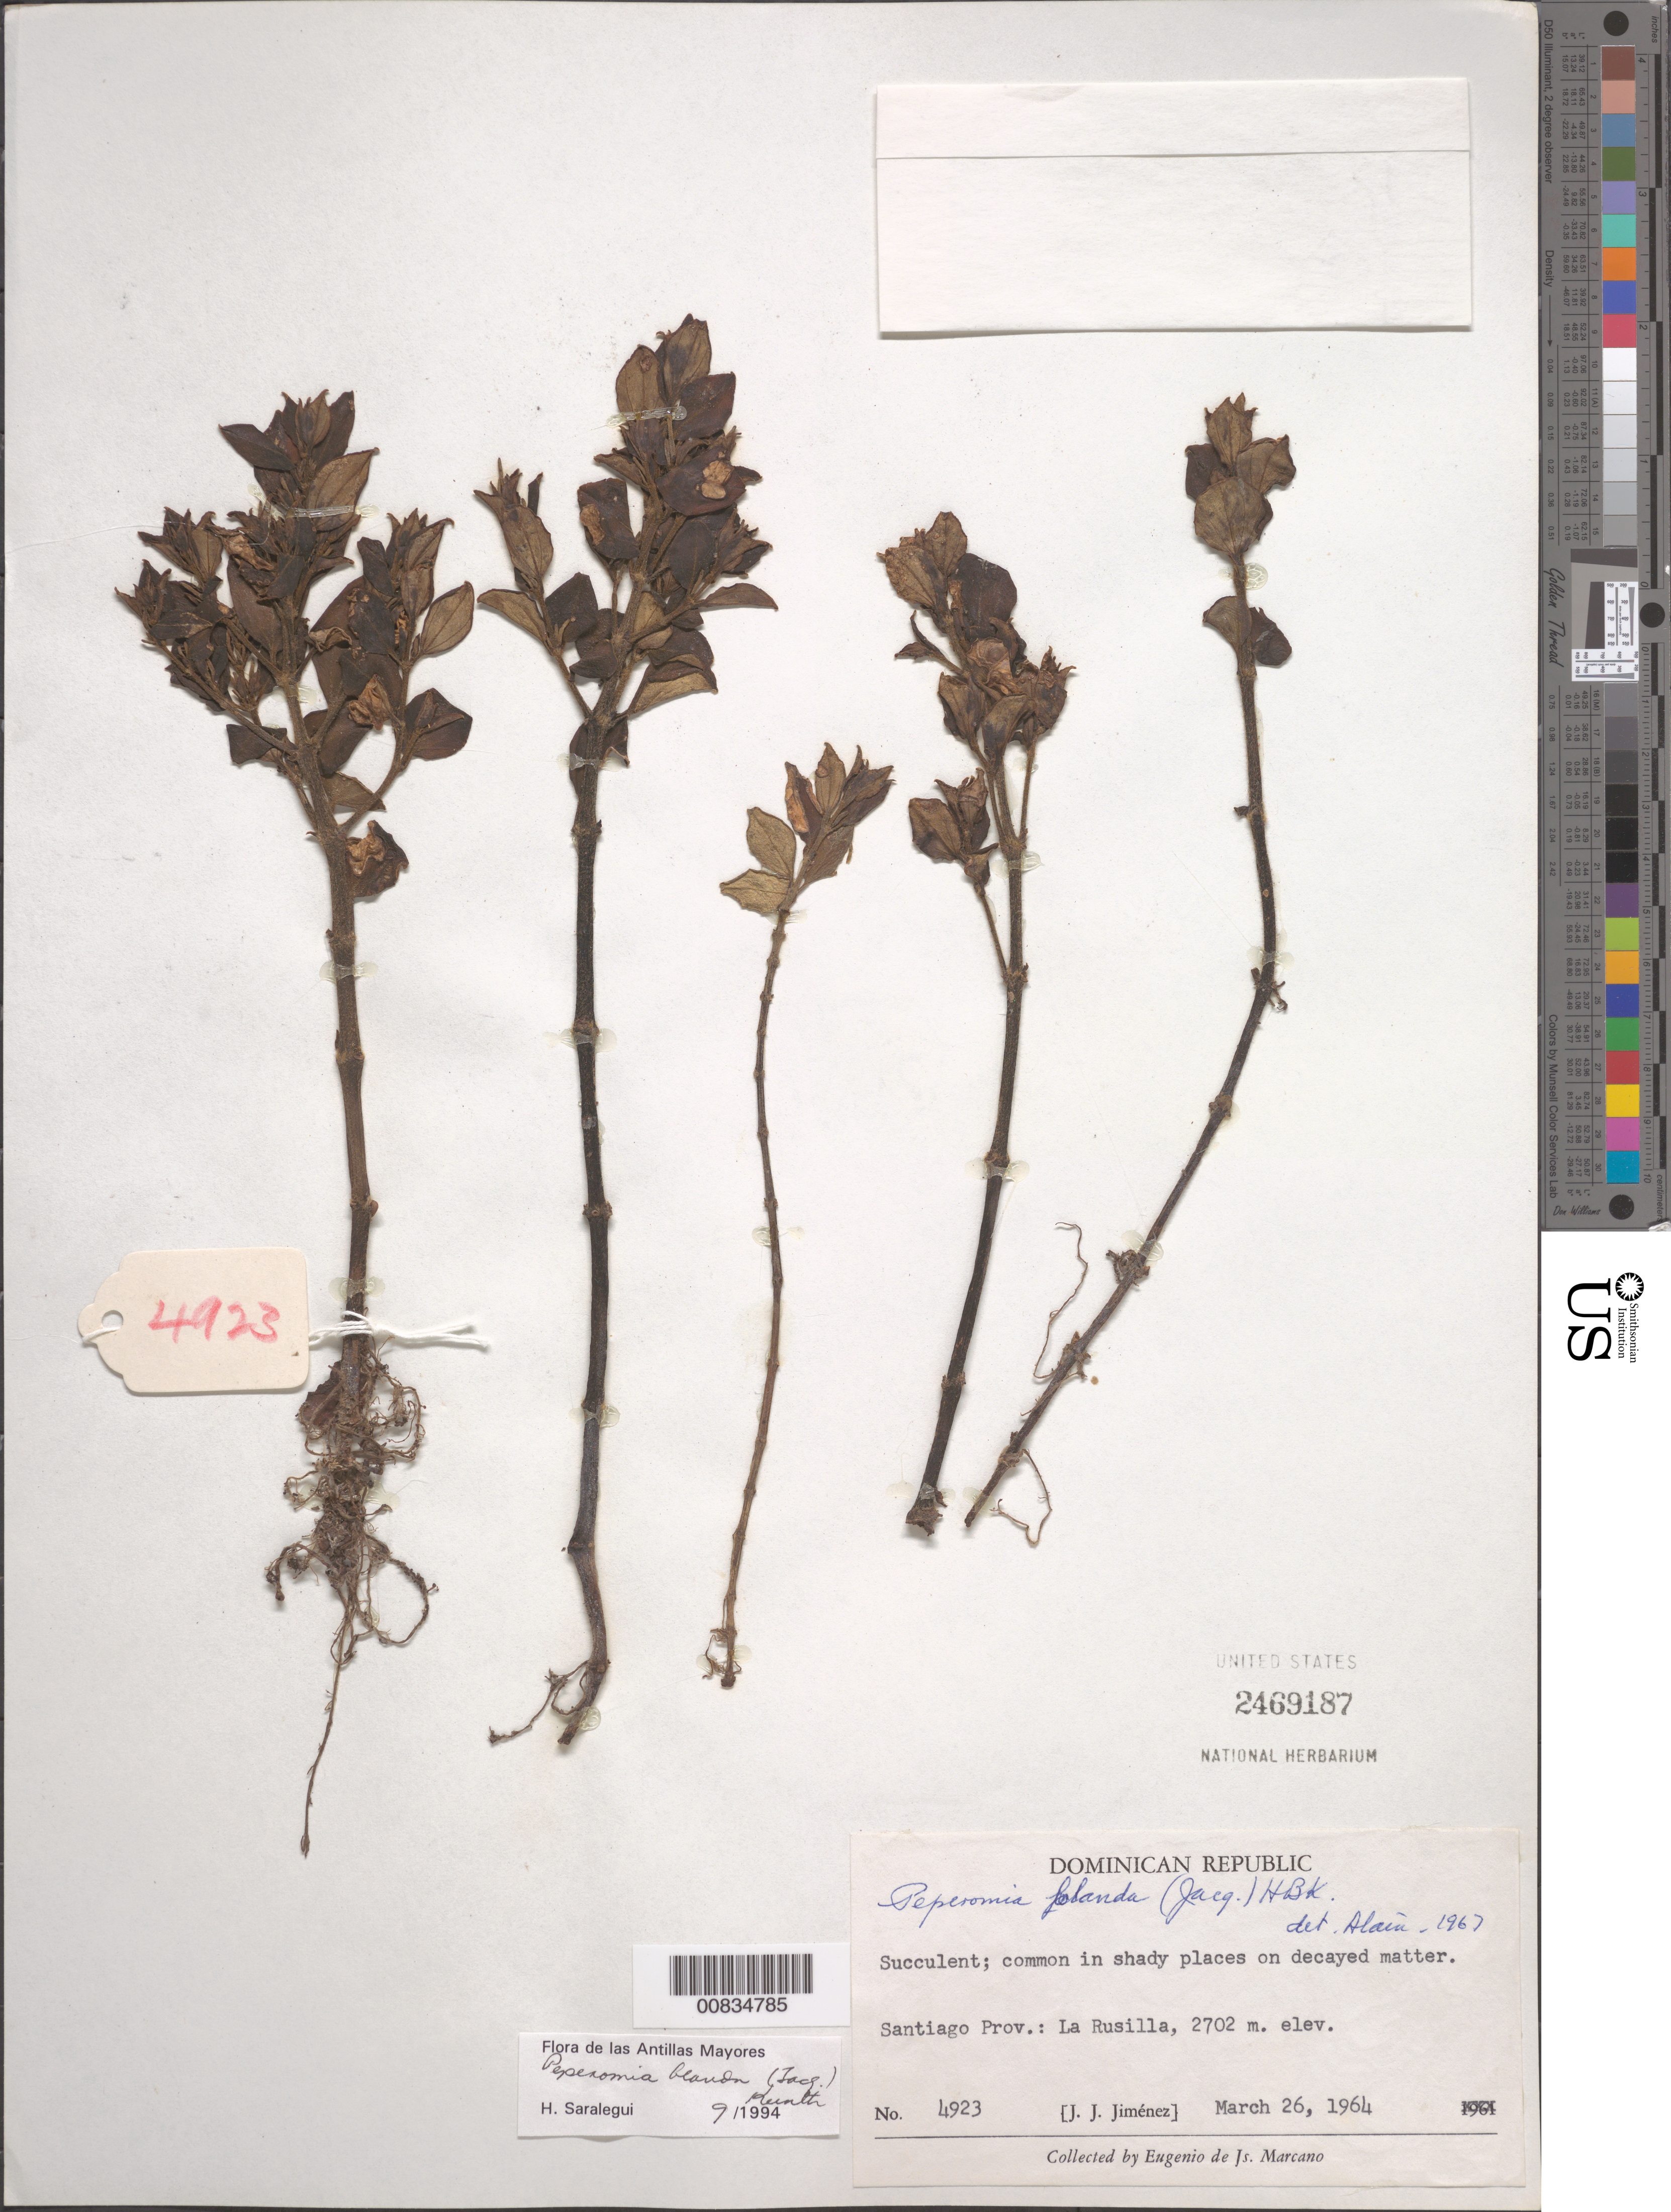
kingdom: Plantae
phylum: Tracheophyta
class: Magnoliopsida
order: Piperales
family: Piperaceae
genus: Peperomia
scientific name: Peperomia blanda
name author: (Jacq.) Kunth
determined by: Saralegui Boza, H., (HAJB), Jardin Botanico Nacional (Habana)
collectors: J. J. Jiménez & E. J. Marcano F.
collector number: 4923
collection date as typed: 26 Mar 1964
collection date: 1964-03-26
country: Dominican Republic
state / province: Santiago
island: Hispaniola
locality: La Rusilla.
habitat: Shady places on decayed matter.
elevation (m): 2702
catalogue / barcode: US 2469187